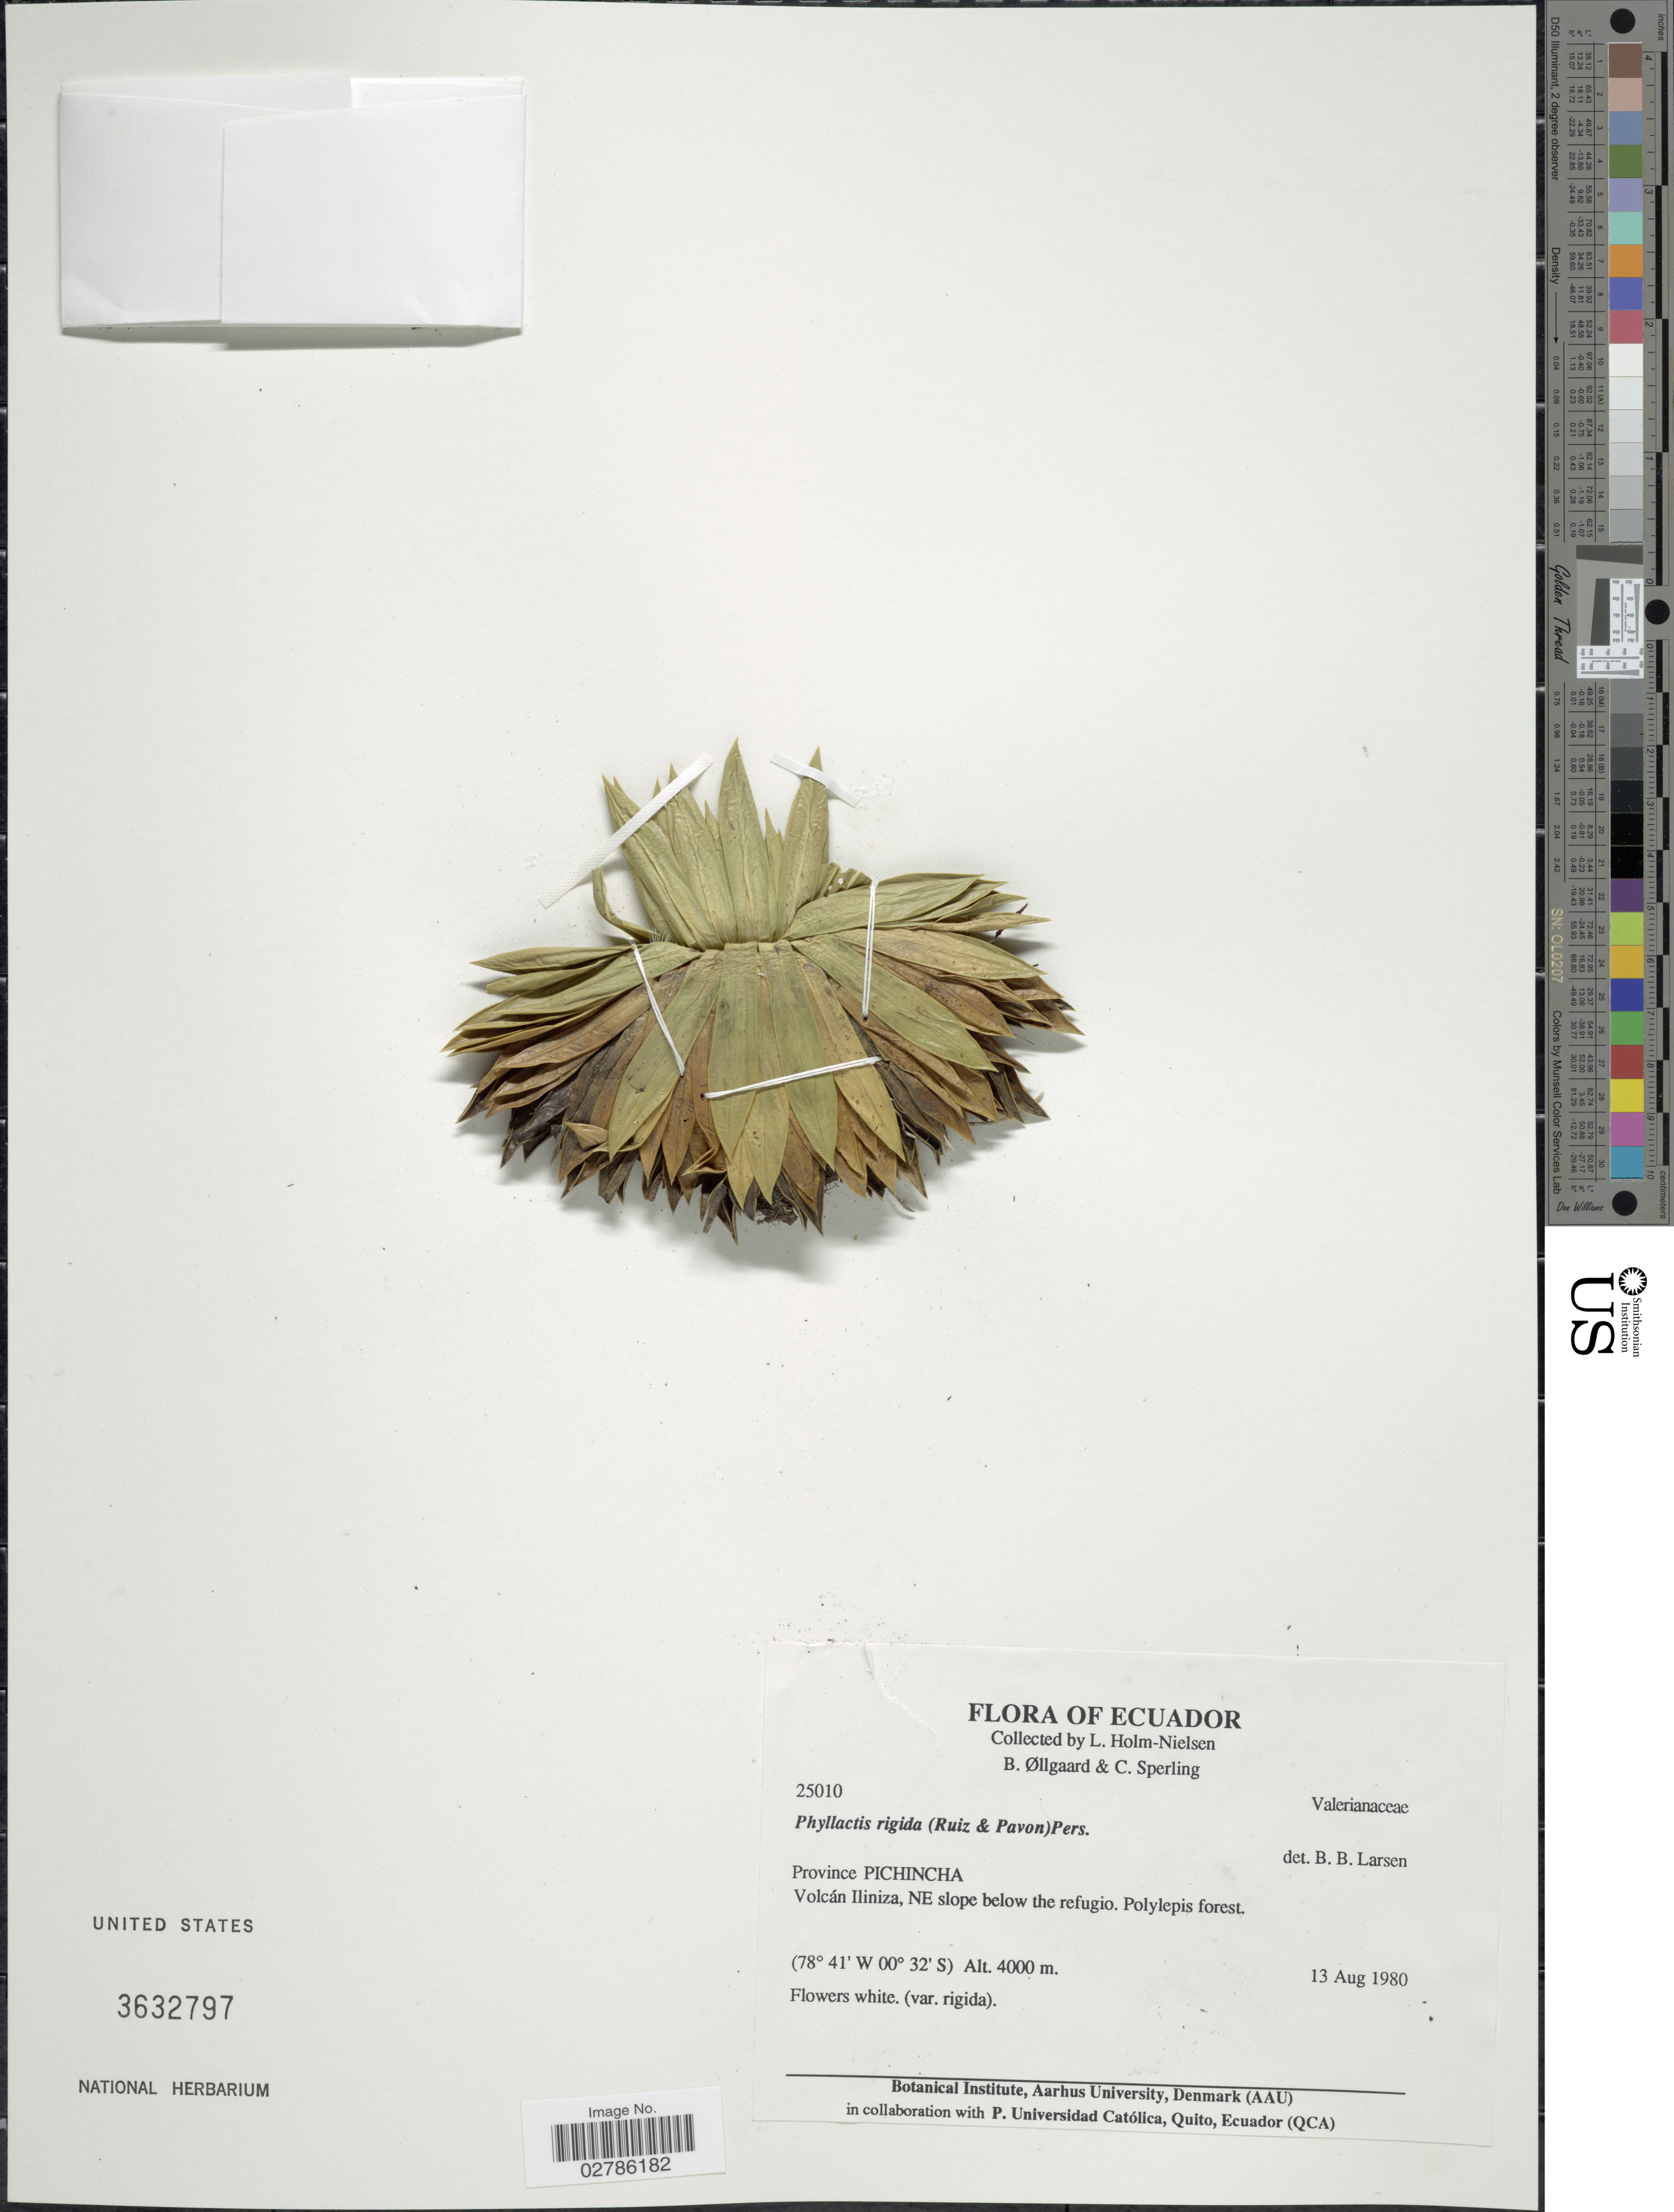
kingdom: Plantae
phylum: Tracheophyta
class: Magnoliopsida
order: Dipsacales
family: Caprifoliaceae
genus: Phyllactis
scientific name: Phyllactis rigida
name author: (Ruiz & Pav.) Pers.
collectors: L. Holm-Nielsen, B. Øllgaard & C. Sperling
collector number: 25010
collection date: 1980-08-13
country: Ecuador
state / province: Pichincha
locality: Volcán Iliniza, NE slope below the refugio.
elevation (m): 4000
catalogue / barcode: US 3632797